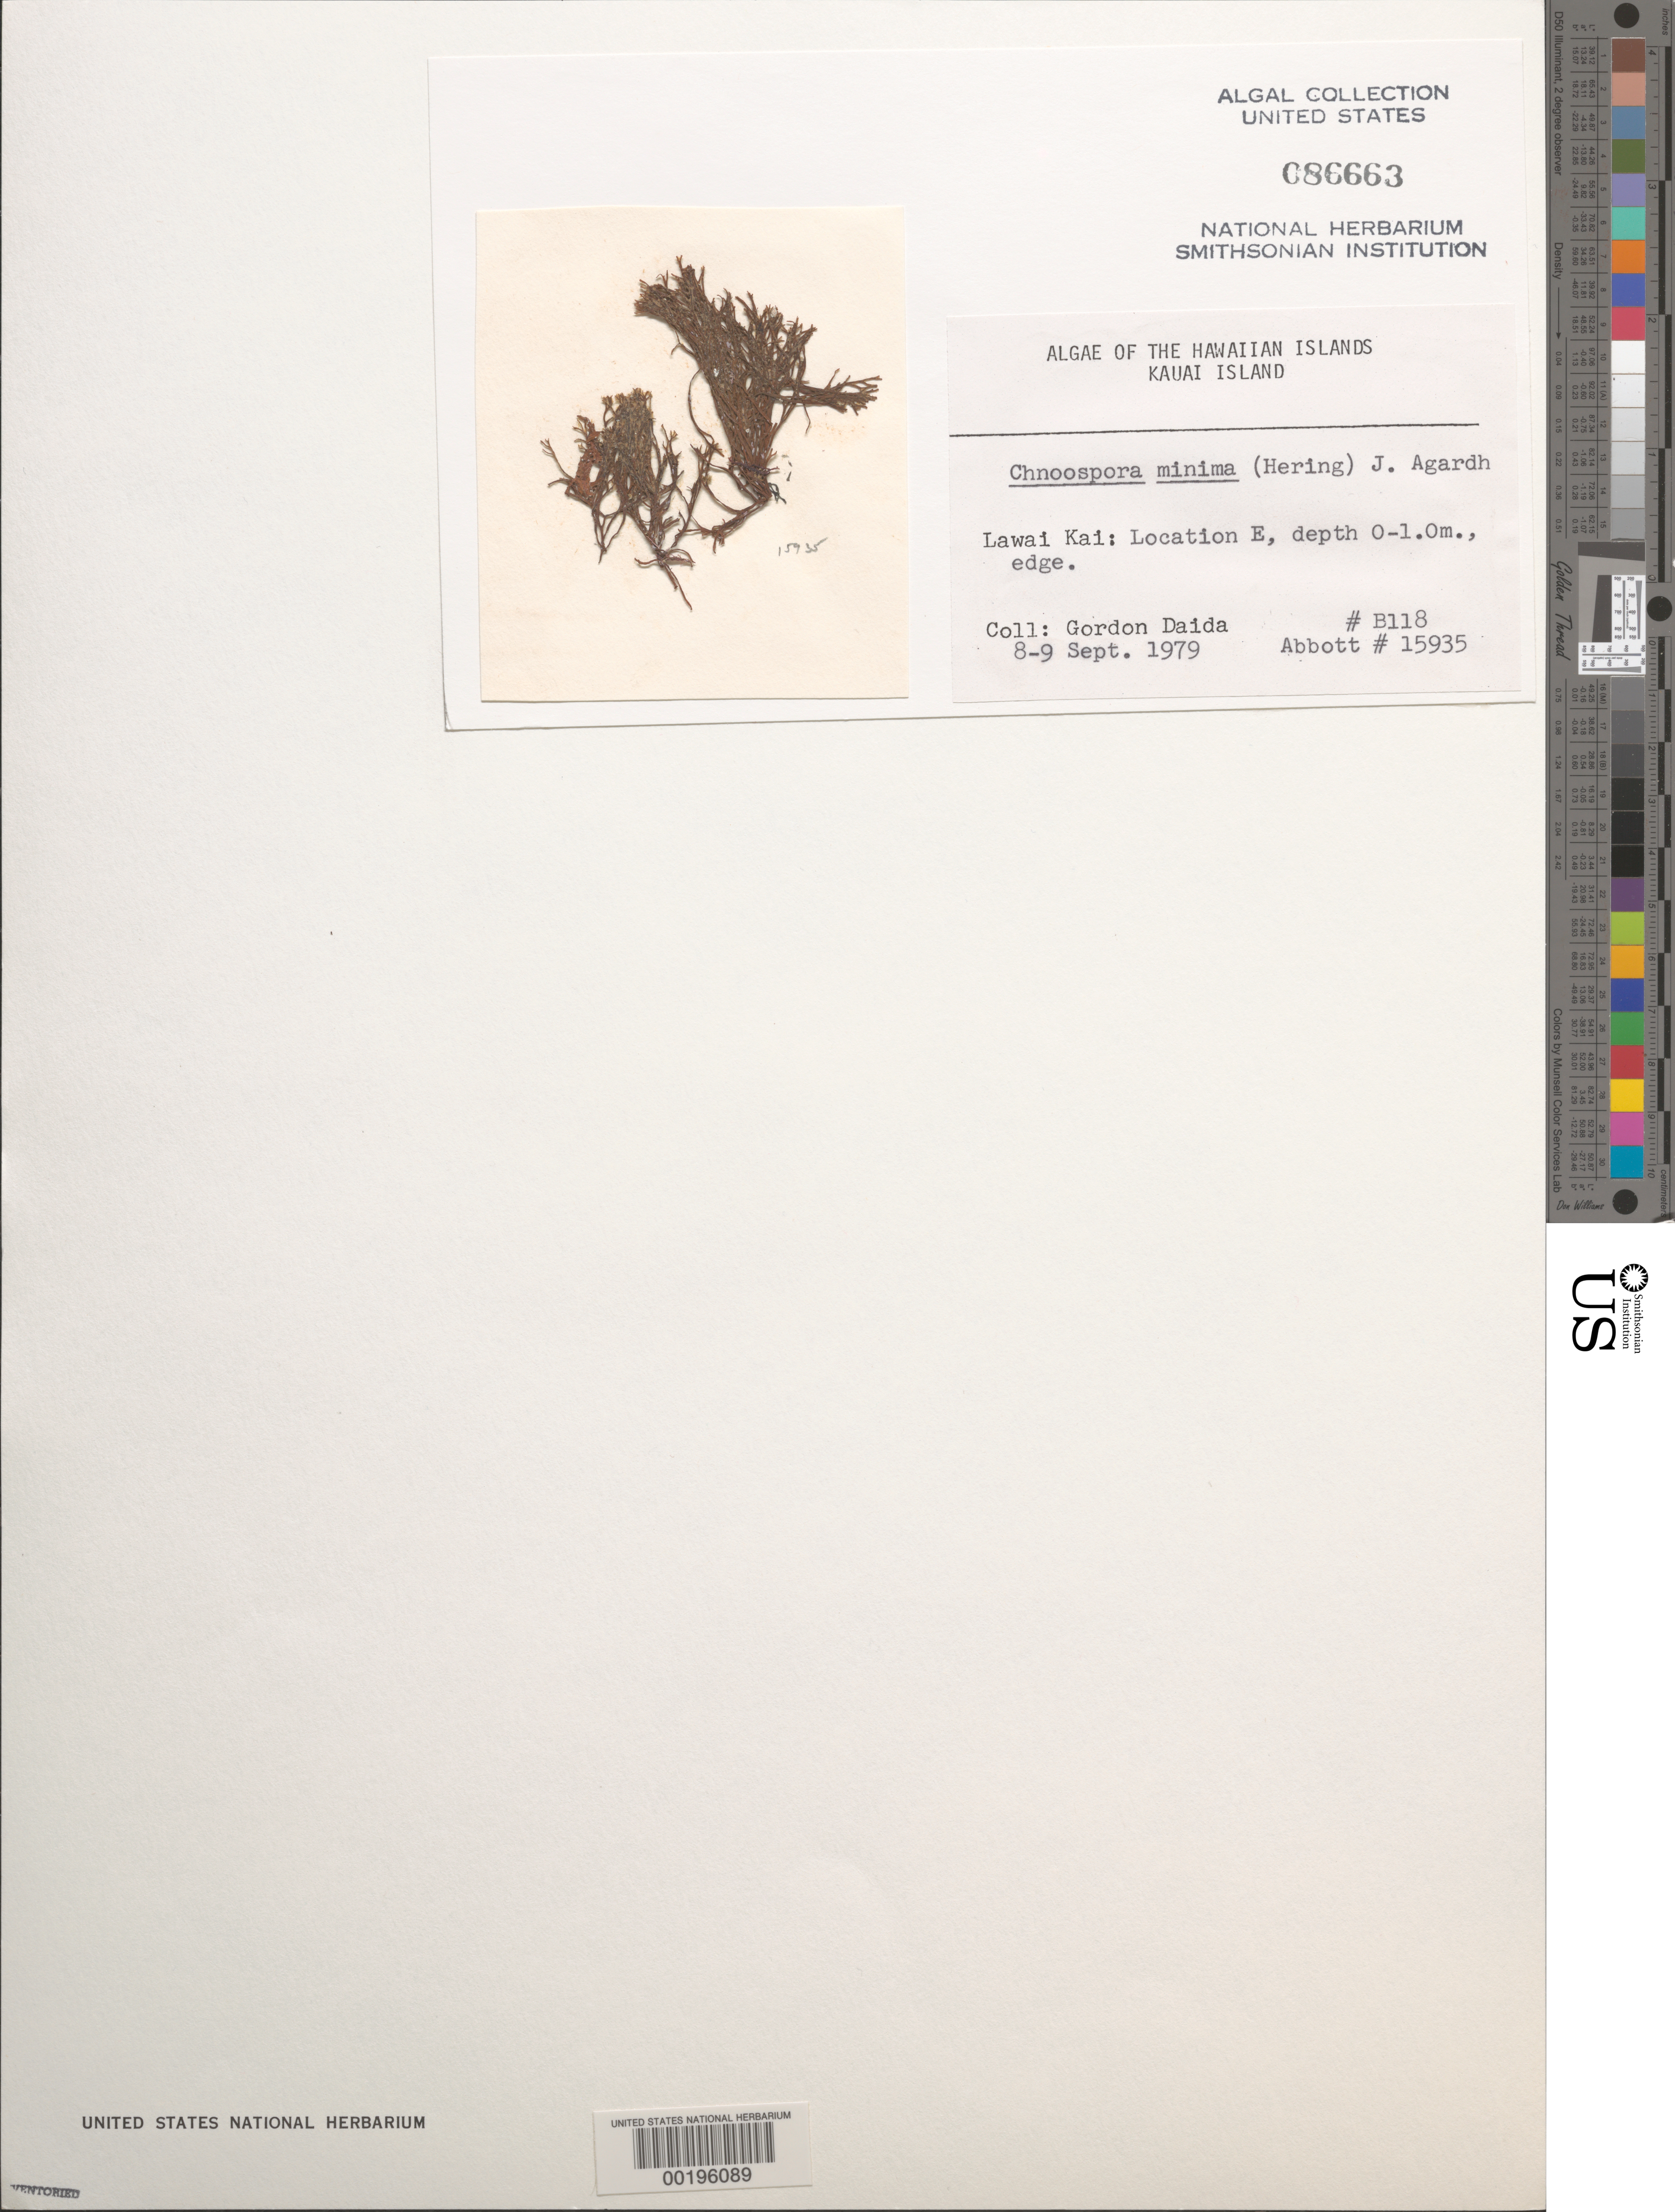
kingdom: Chromista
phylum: Ochrophyta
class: Phaeophyceae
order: Scytosiphonales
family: Scytosiphonaceae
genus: Chnoospora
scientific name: Chnoospora minima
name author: (Hering) Papenf.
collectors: G. Daida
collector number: B118 & IAA 15935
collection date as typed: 08 Sep 1979 to 09 Sep 1979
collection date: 1979-09-08/1979-09-09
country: United States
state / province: Hawaii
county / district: Kaui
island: Kaua'i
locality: Lawai Kai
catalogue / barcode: US 86663